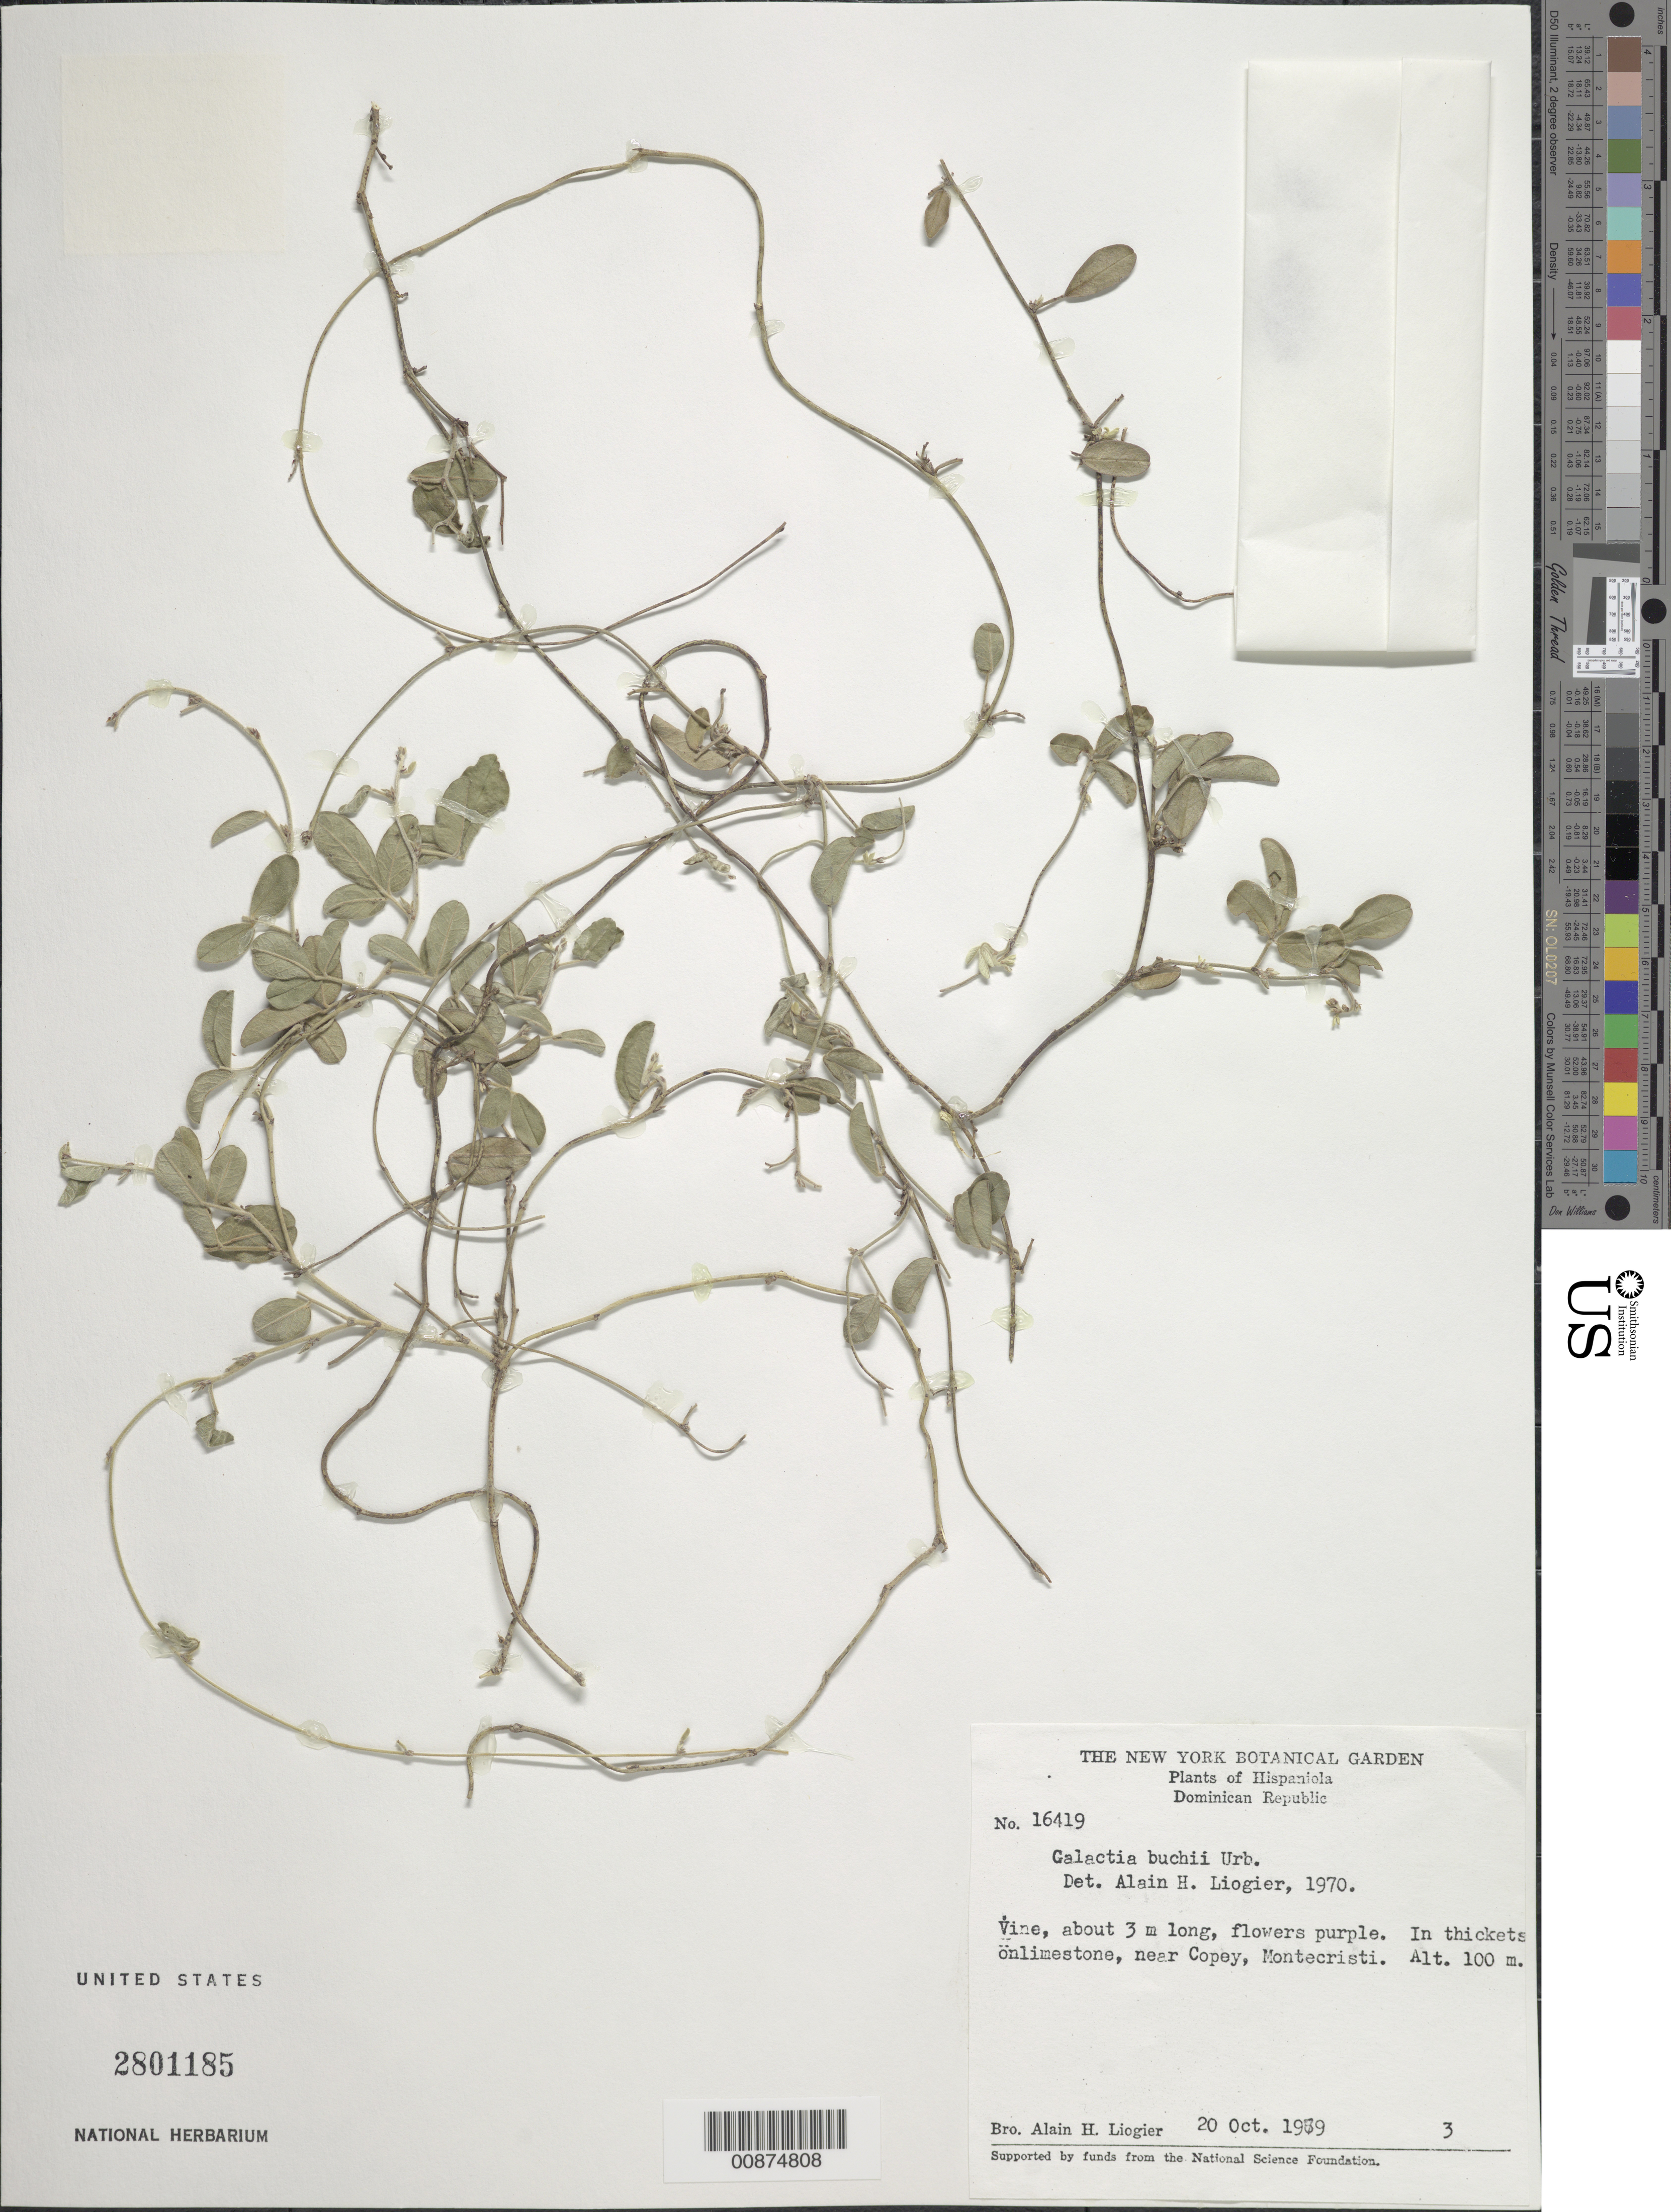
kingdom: Plantae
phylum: Tracheophyta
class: Magnoliopsida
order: Fabales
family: Fabaceae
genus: Galactia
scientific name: Galactia buchii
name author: Urb.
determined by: Liogier, Alain H.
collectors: A. H. Liogier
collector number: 16419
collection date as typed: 20 Oct 1969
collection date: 1969-10-20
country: Dominican Republic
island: Hispaniola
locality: Near Copey, Montecristi.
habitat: In thickets, on limestone.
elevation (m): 100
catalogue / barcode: US 2801185